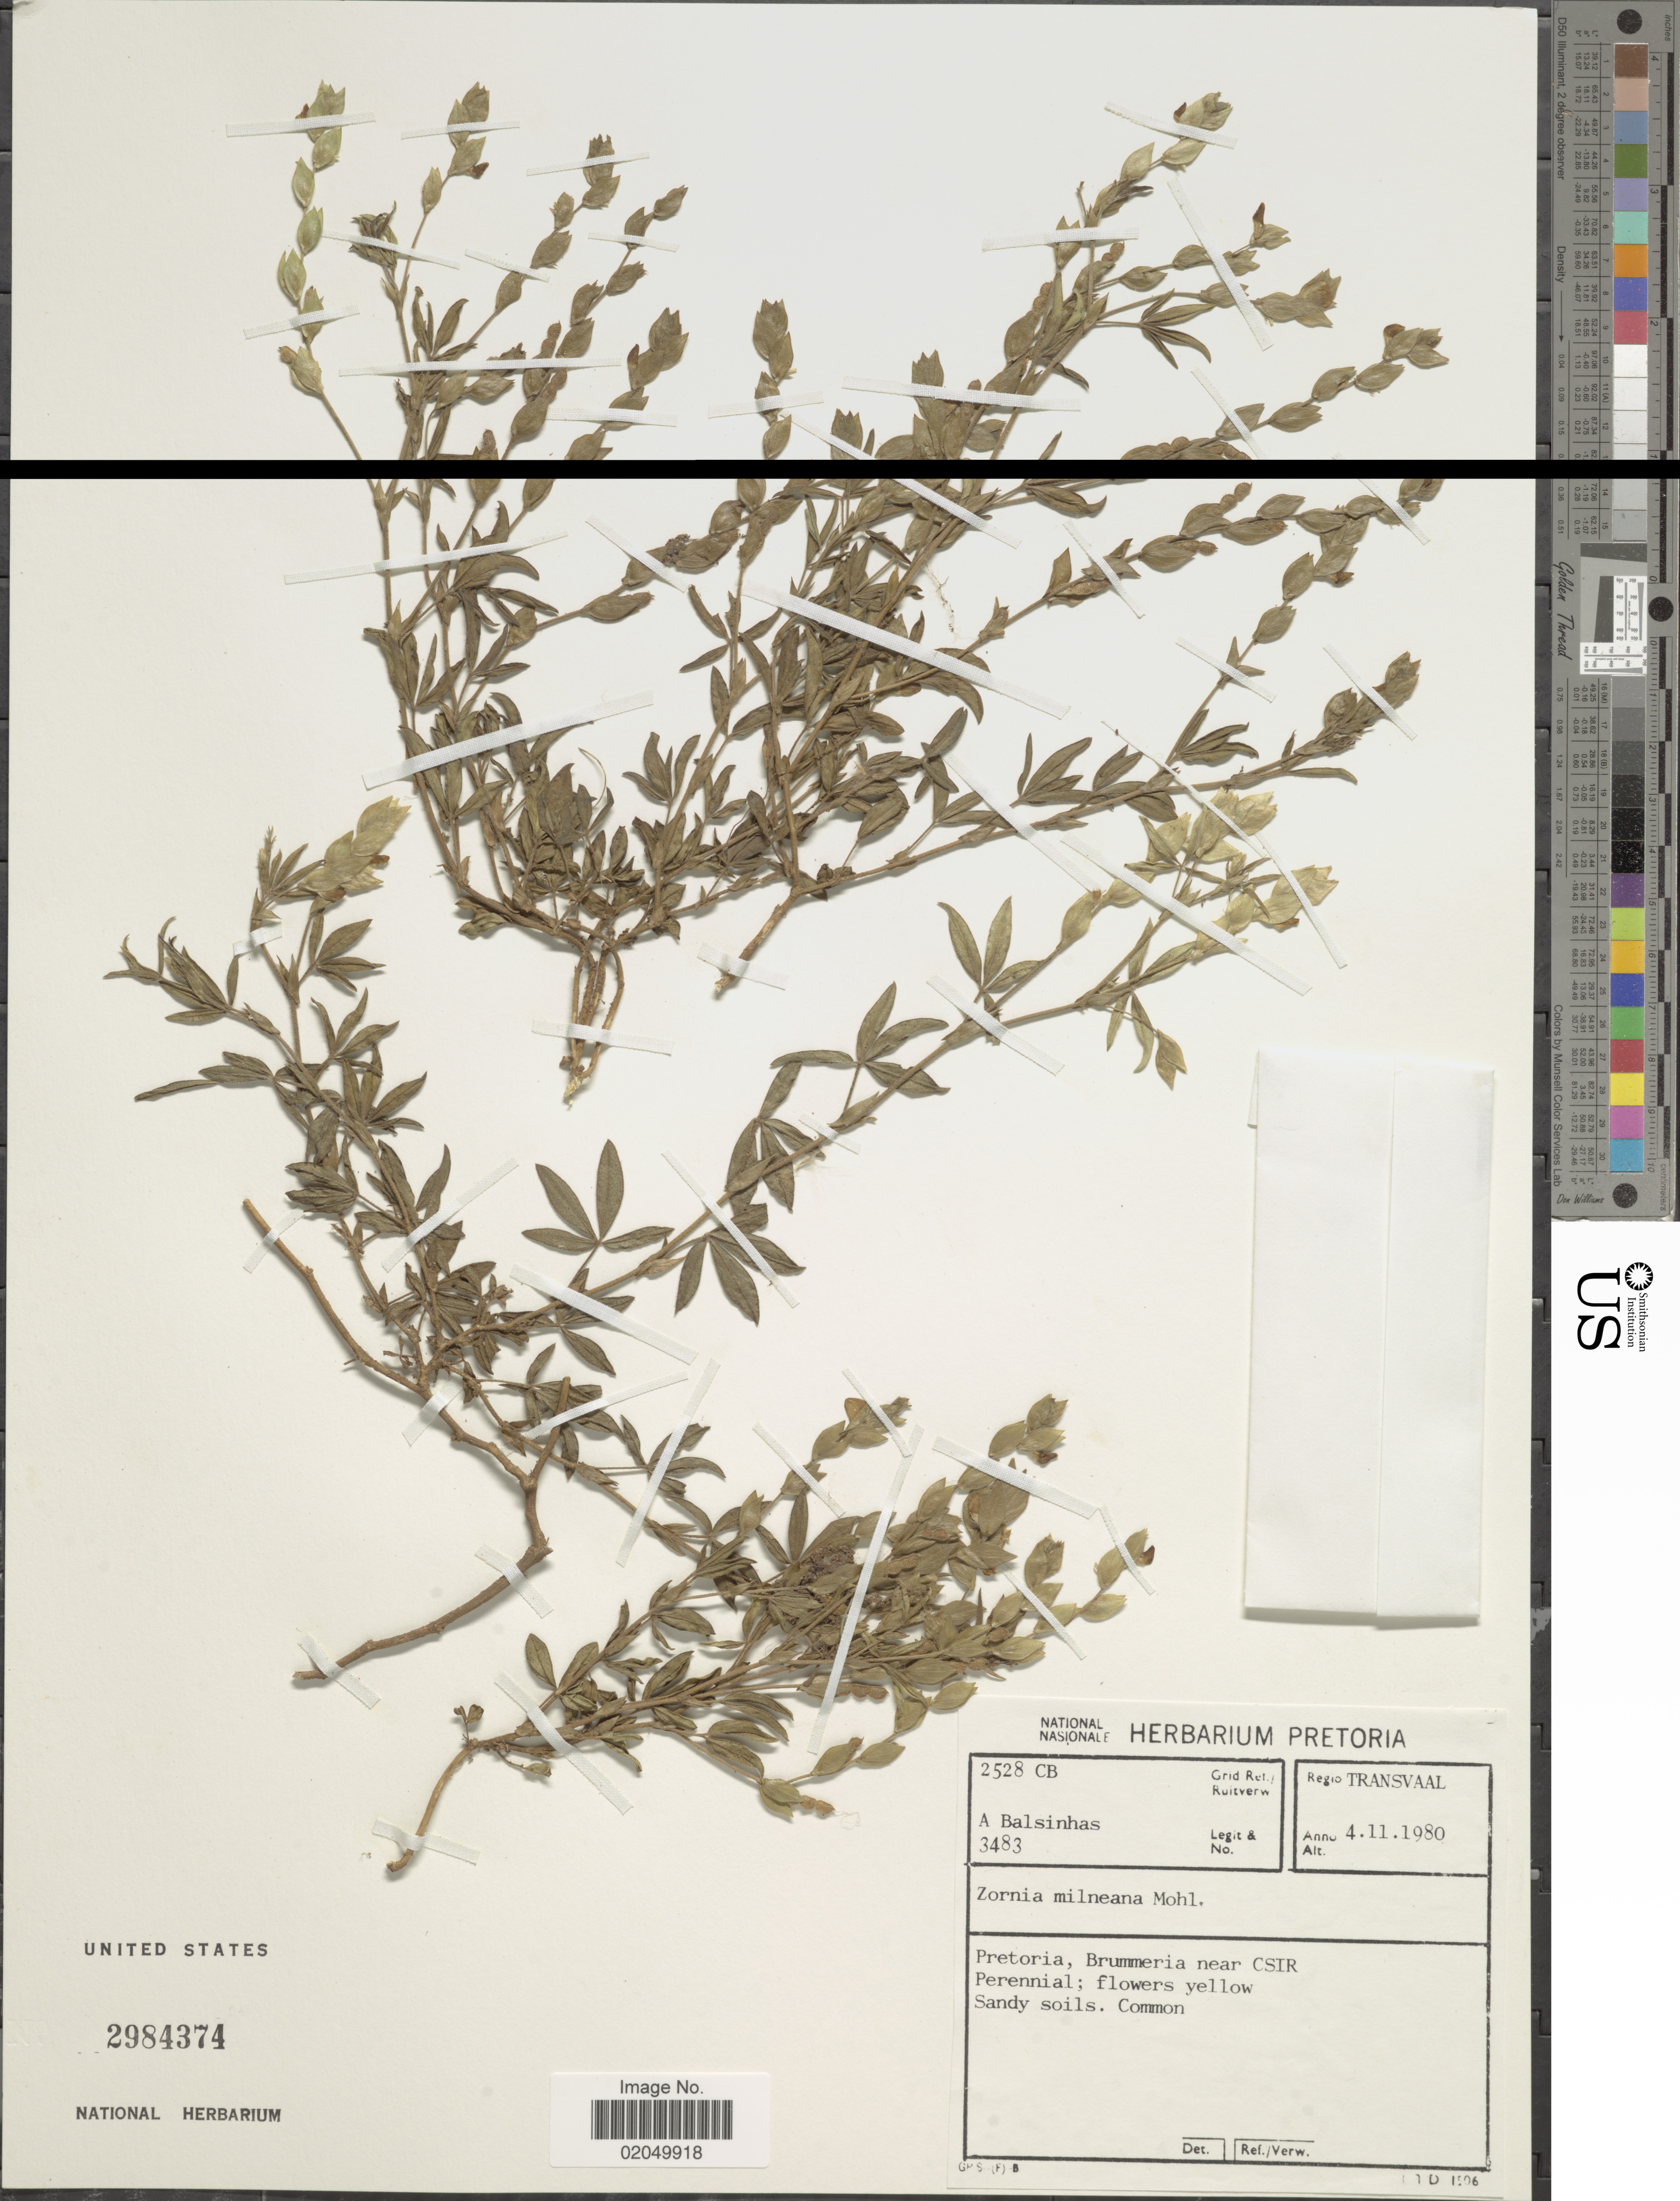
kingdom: Plantae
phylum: Tracheophyta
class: Magnoliopsida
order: Fabales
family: Fabaceae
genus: Zornia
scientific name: Zornia milneana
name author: Mohlenbr.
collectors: A. A. Balsinhas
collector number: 3483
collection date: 1980-11-04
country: South Africa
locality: Transvaal, Pretoria, Brummeria near CSIR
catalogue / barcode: US 2984374